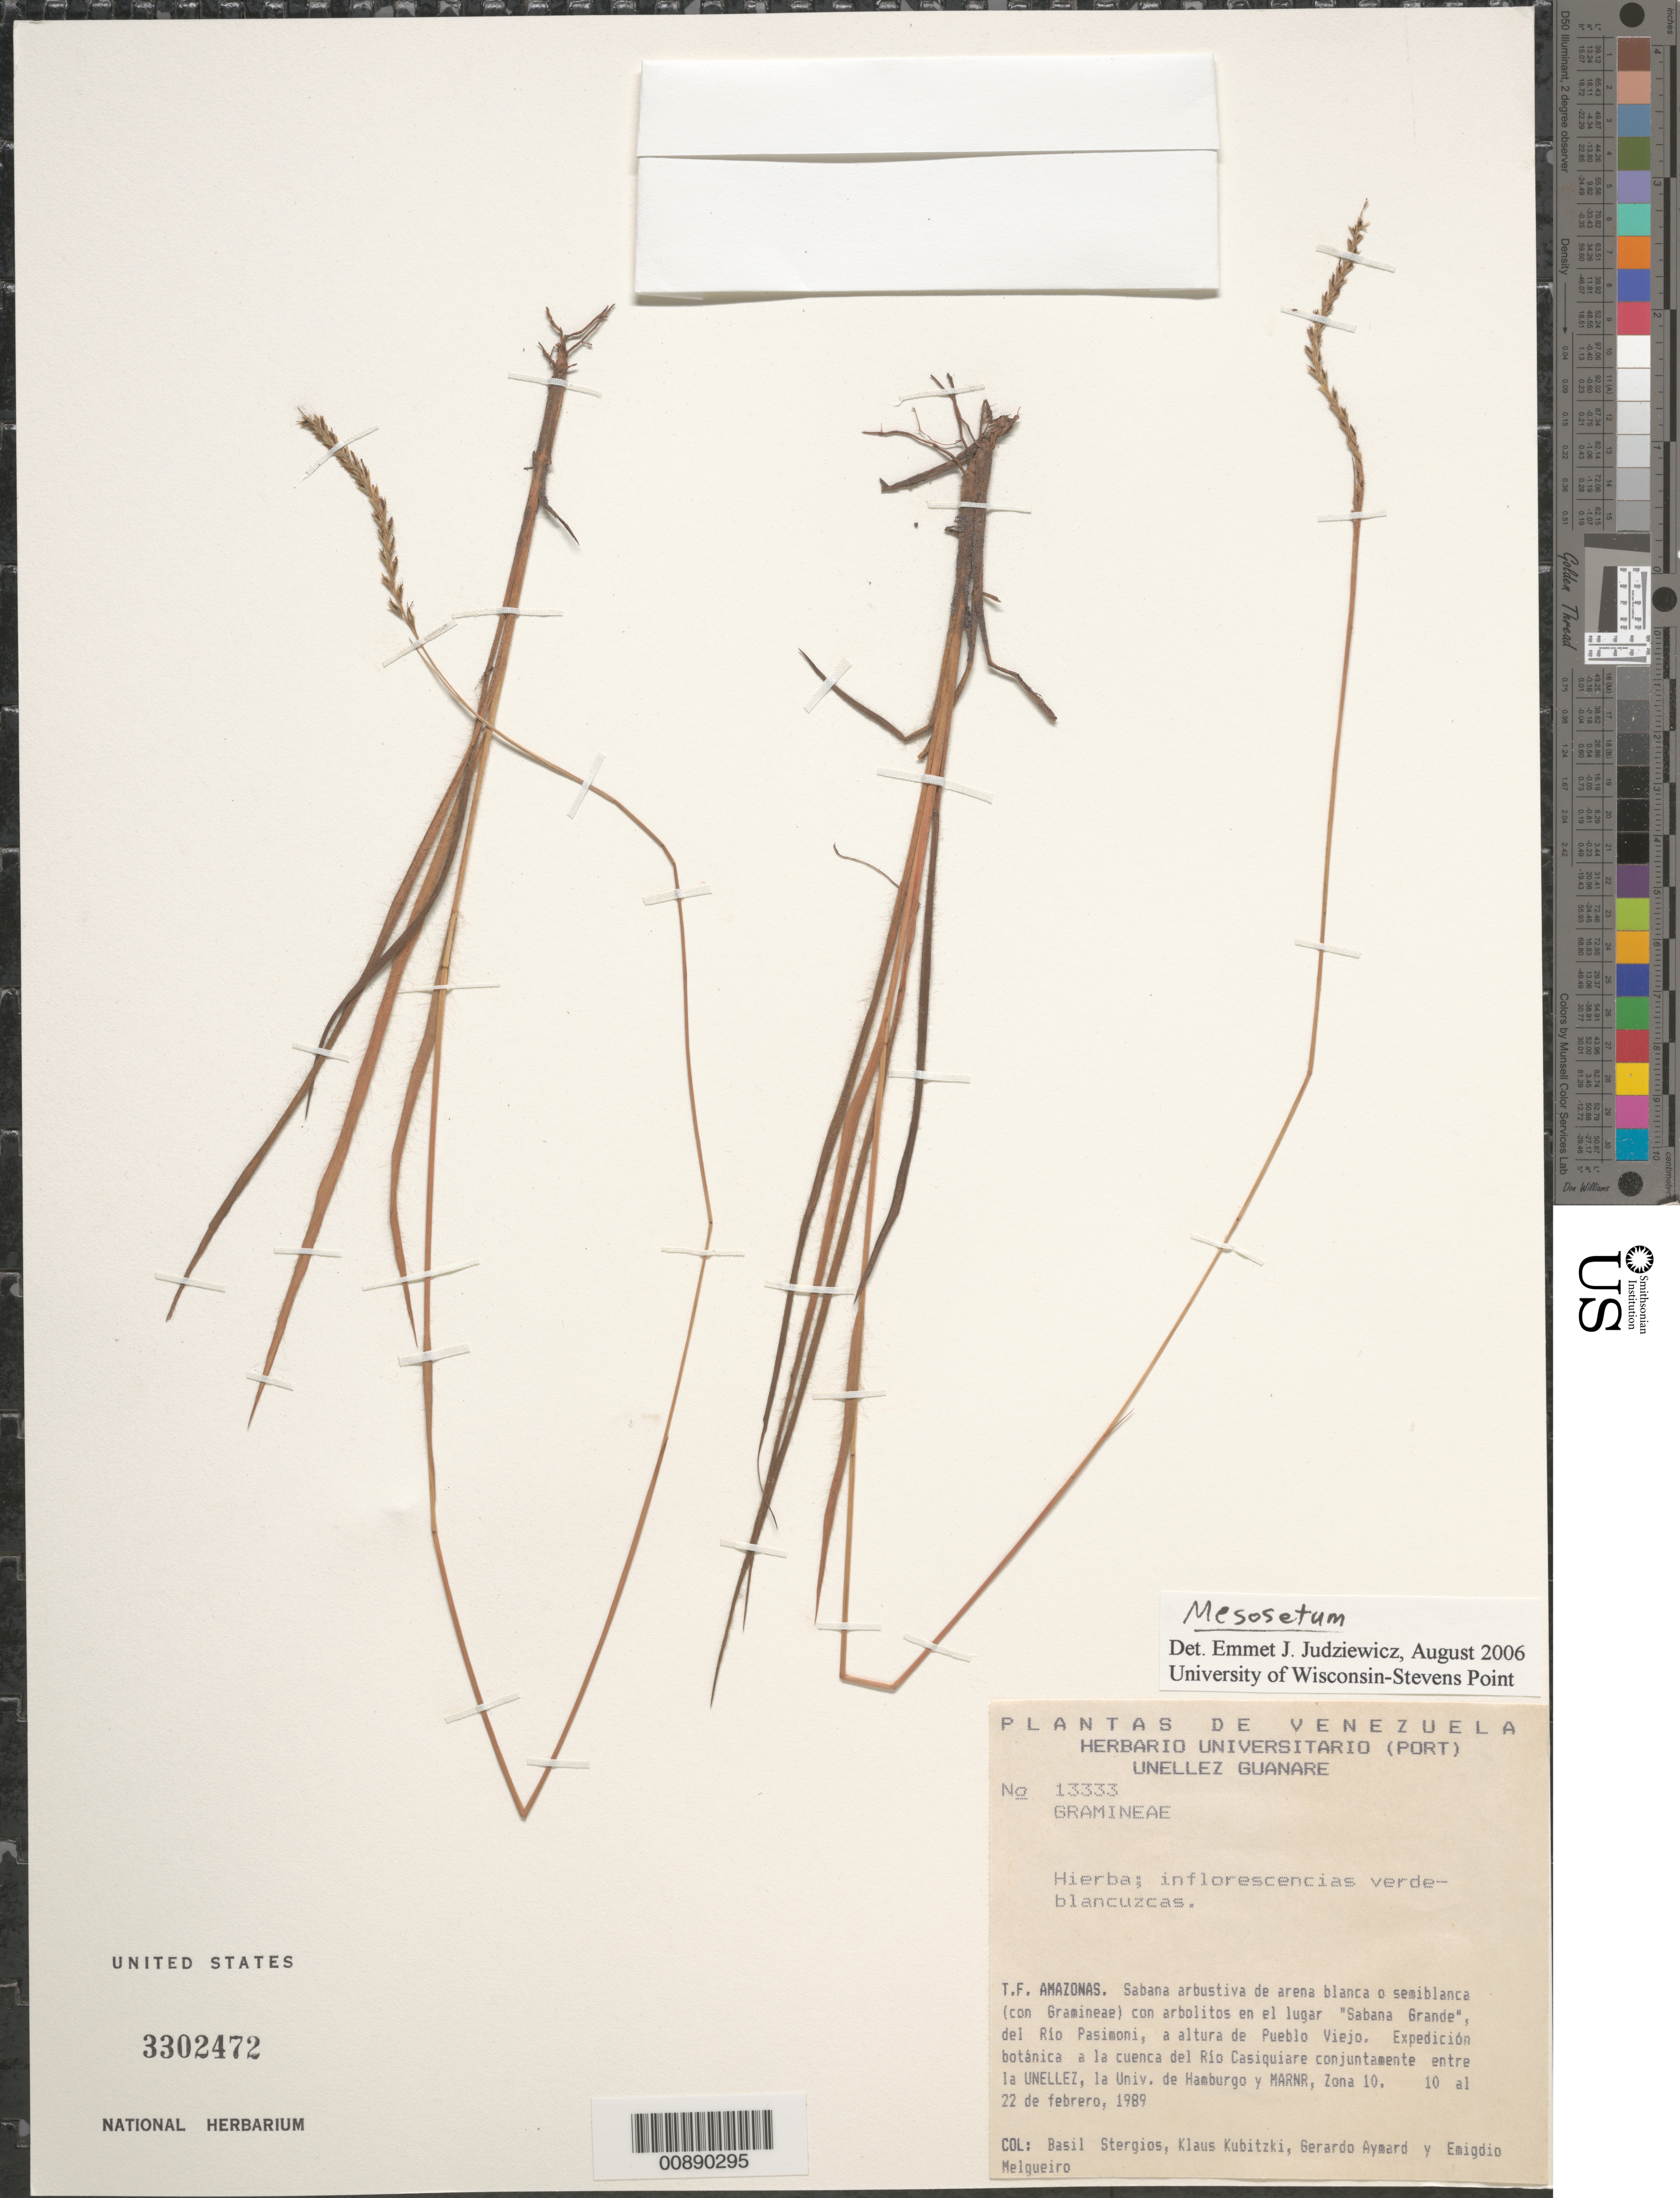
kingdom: Plantae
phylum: Tracheophyta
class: Liliopsida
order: Poales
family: Poaceae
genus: Mesosetum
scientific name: Mesosetum sp.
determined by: Judziewicz, E. J.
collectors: B. G. Stergios, K. Kubitzki, G. A. Aymard & E. Melgueiro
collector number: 13333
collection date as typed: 10-Feb-89 to 22-Feb-89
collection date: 1989-02-10/1989-02-22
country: Venezuela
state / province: Amazonas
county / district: Río Negro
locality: Río Casiquiare, "Sabana Grande", Río Pasimoni, a altura de Pueblo Viejo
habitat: Sabana arbustiva con aroblitos de arena blanca o semiblanca (con Gramineae) en el luga sabana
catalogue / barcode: US 3302472